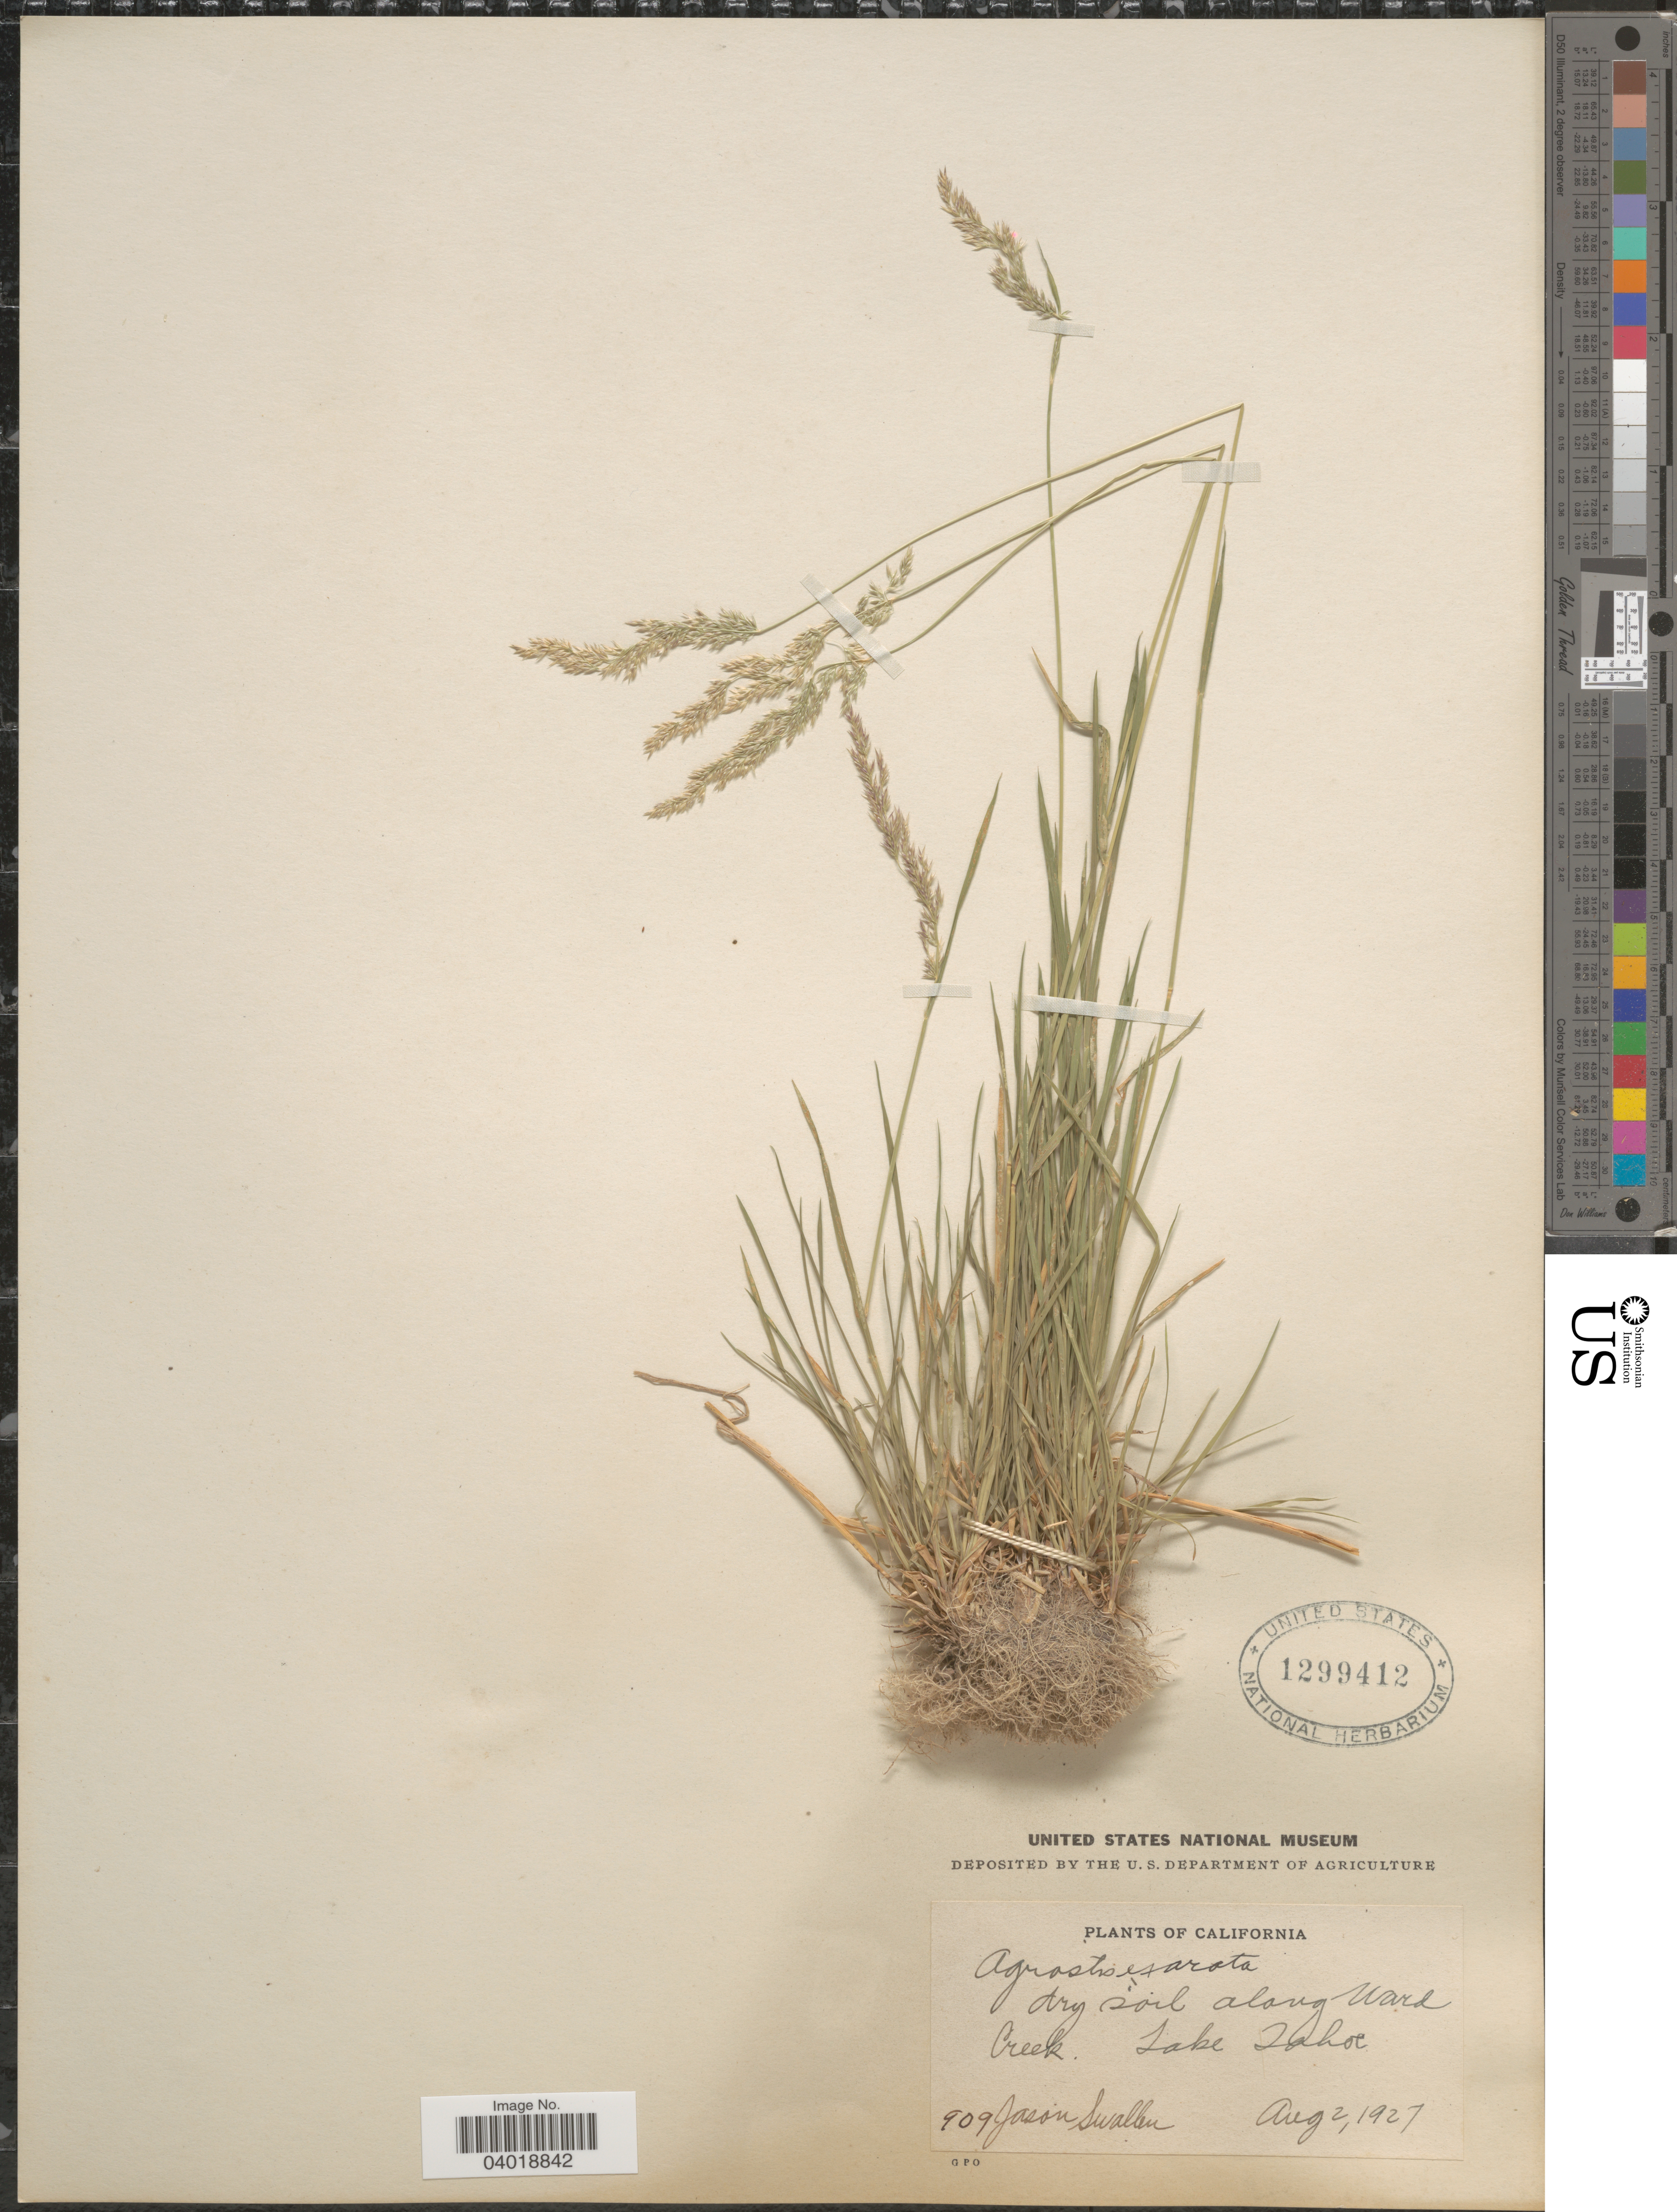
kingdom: Plantae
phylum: Tracheophyta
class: Liliopsida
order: Poales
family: Poaceae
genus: Agrostis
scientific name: Agrostis exarata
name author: Trin.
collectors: J. R. Swallen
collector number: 909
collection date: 1927-08-02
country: United States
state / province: California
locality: Along Ward Creek. Lake Tahoe.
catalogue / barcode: US 1299412